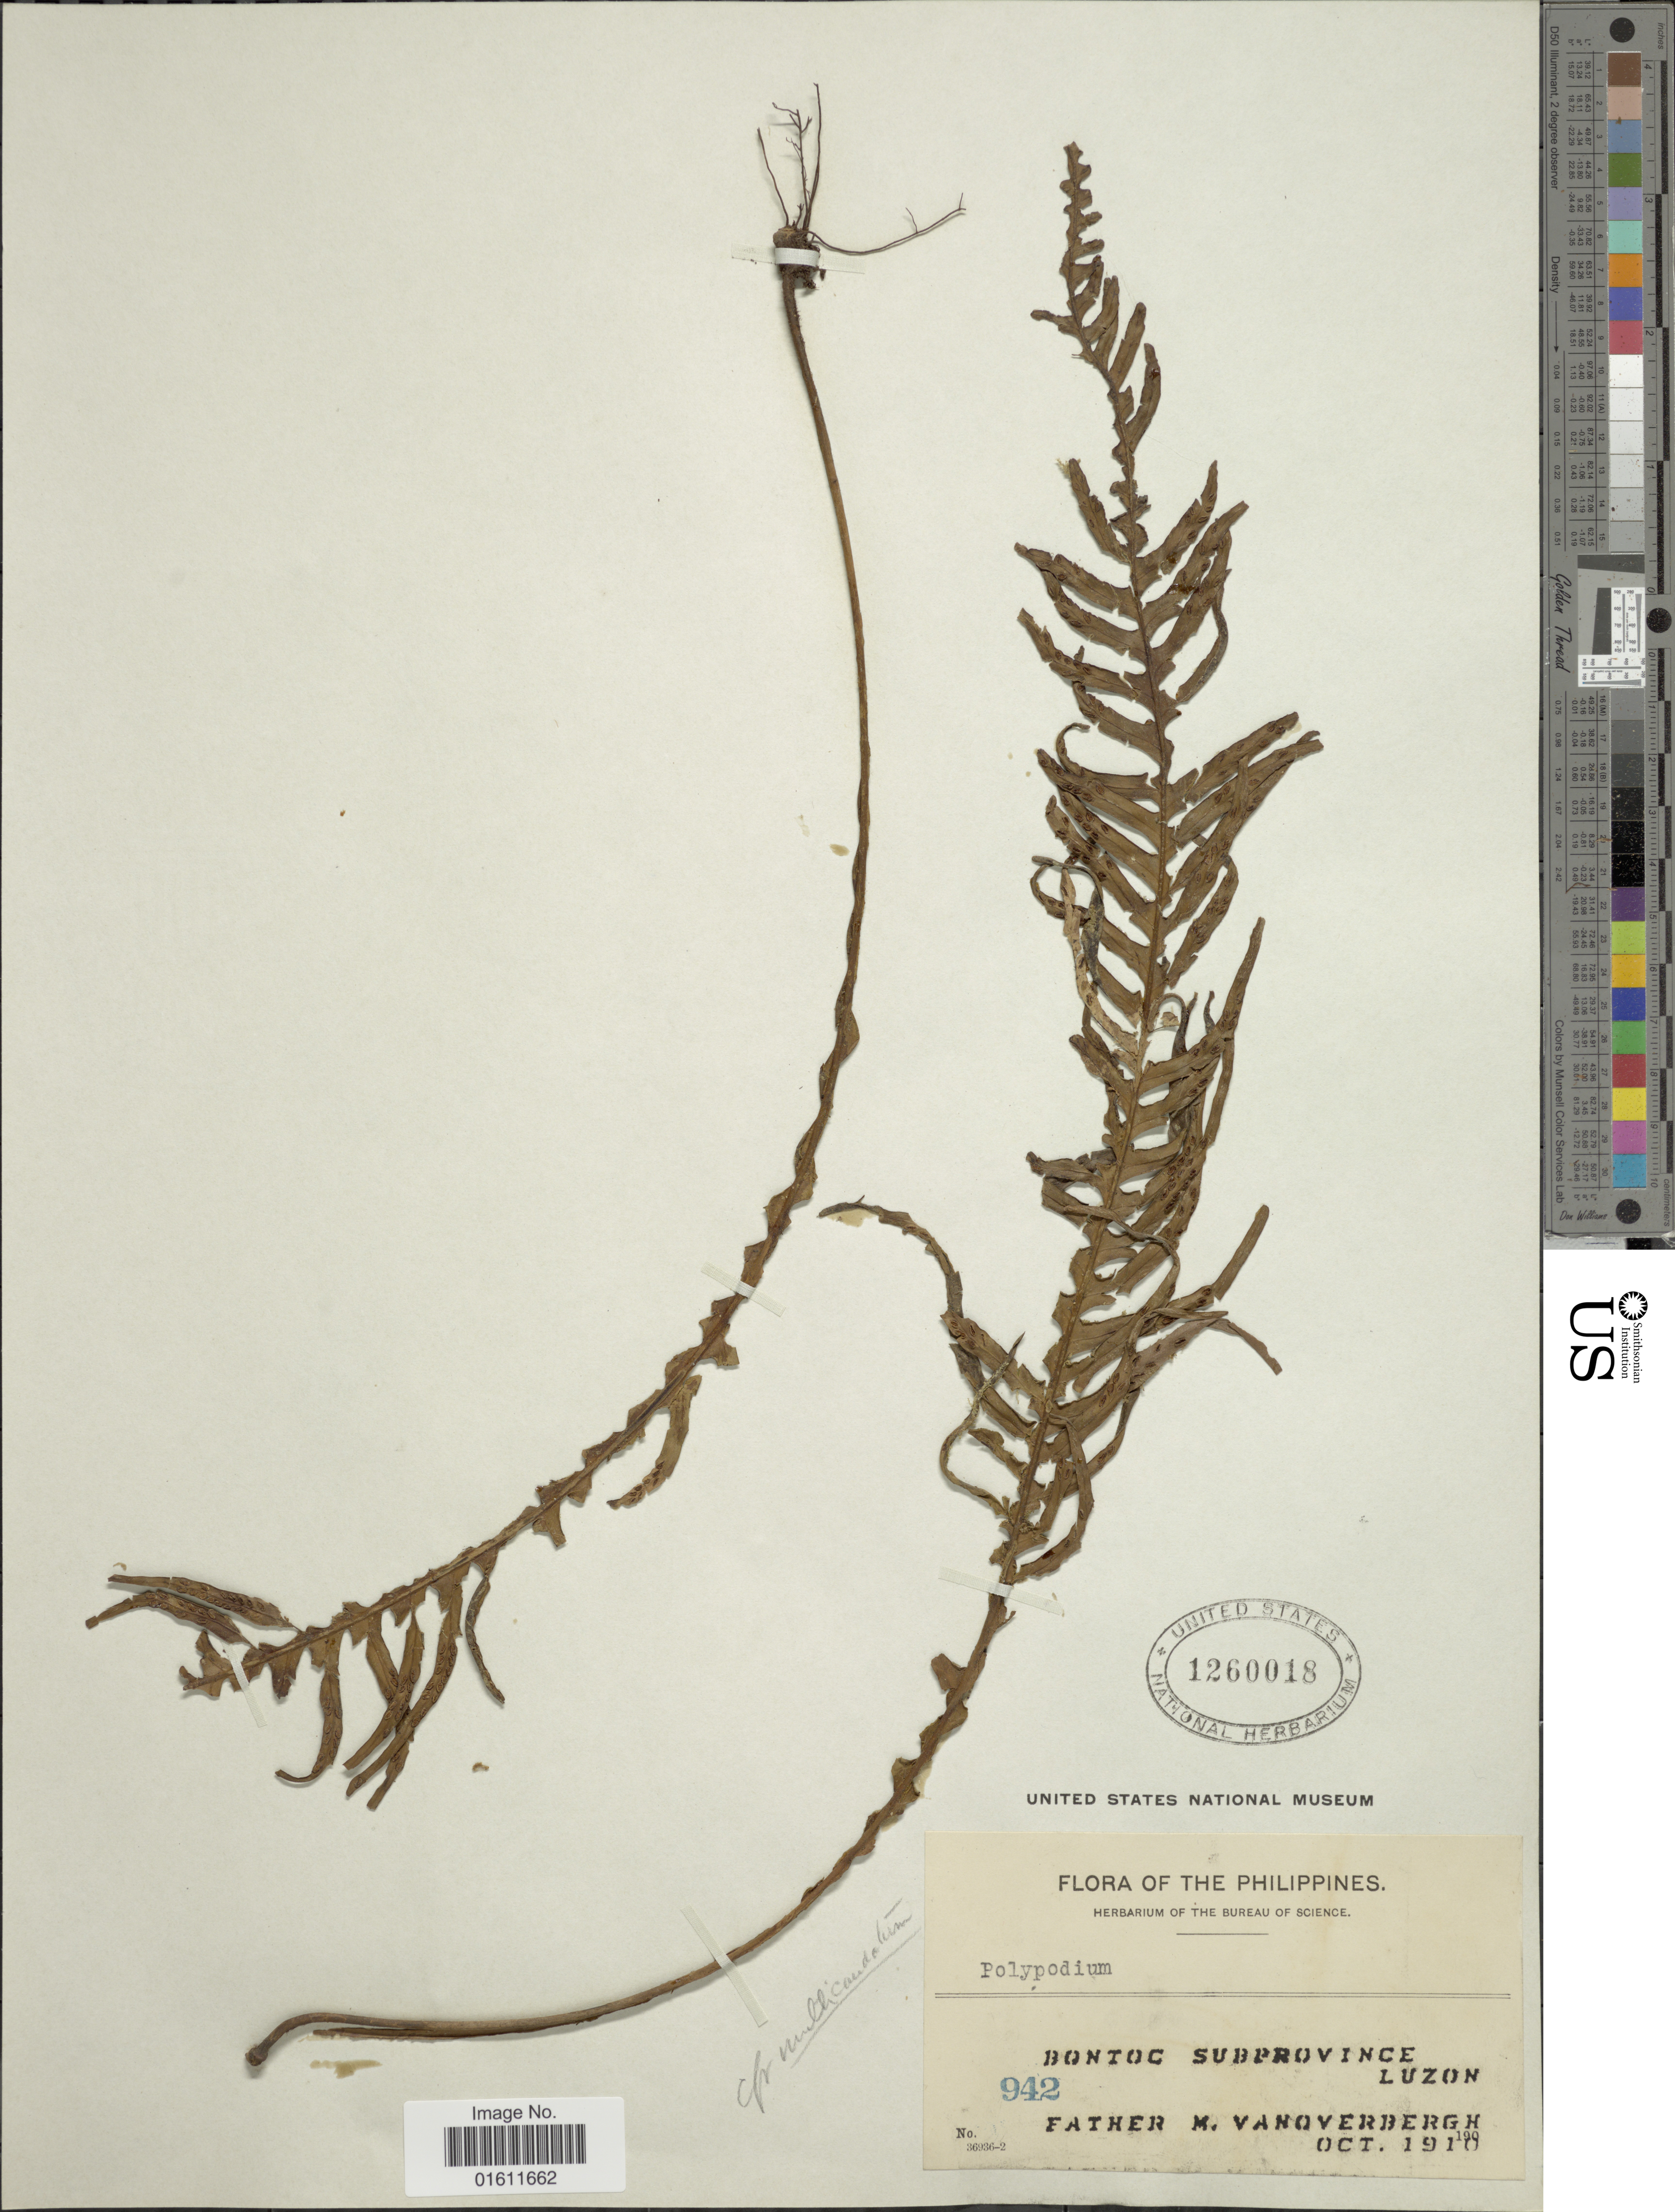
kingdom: Plantae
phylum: Tracheophyta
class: Polypodiopsida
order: Polypodiales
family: Polypodiaceae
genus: Prosaptia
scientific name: Prosaptia multicaudata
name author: (Copel.) Parris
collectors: M. Vanoverbergh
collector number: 942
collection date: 1910-10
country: Philippines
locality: Bontoc subprovince, Luzon.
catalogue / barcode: US 1260018